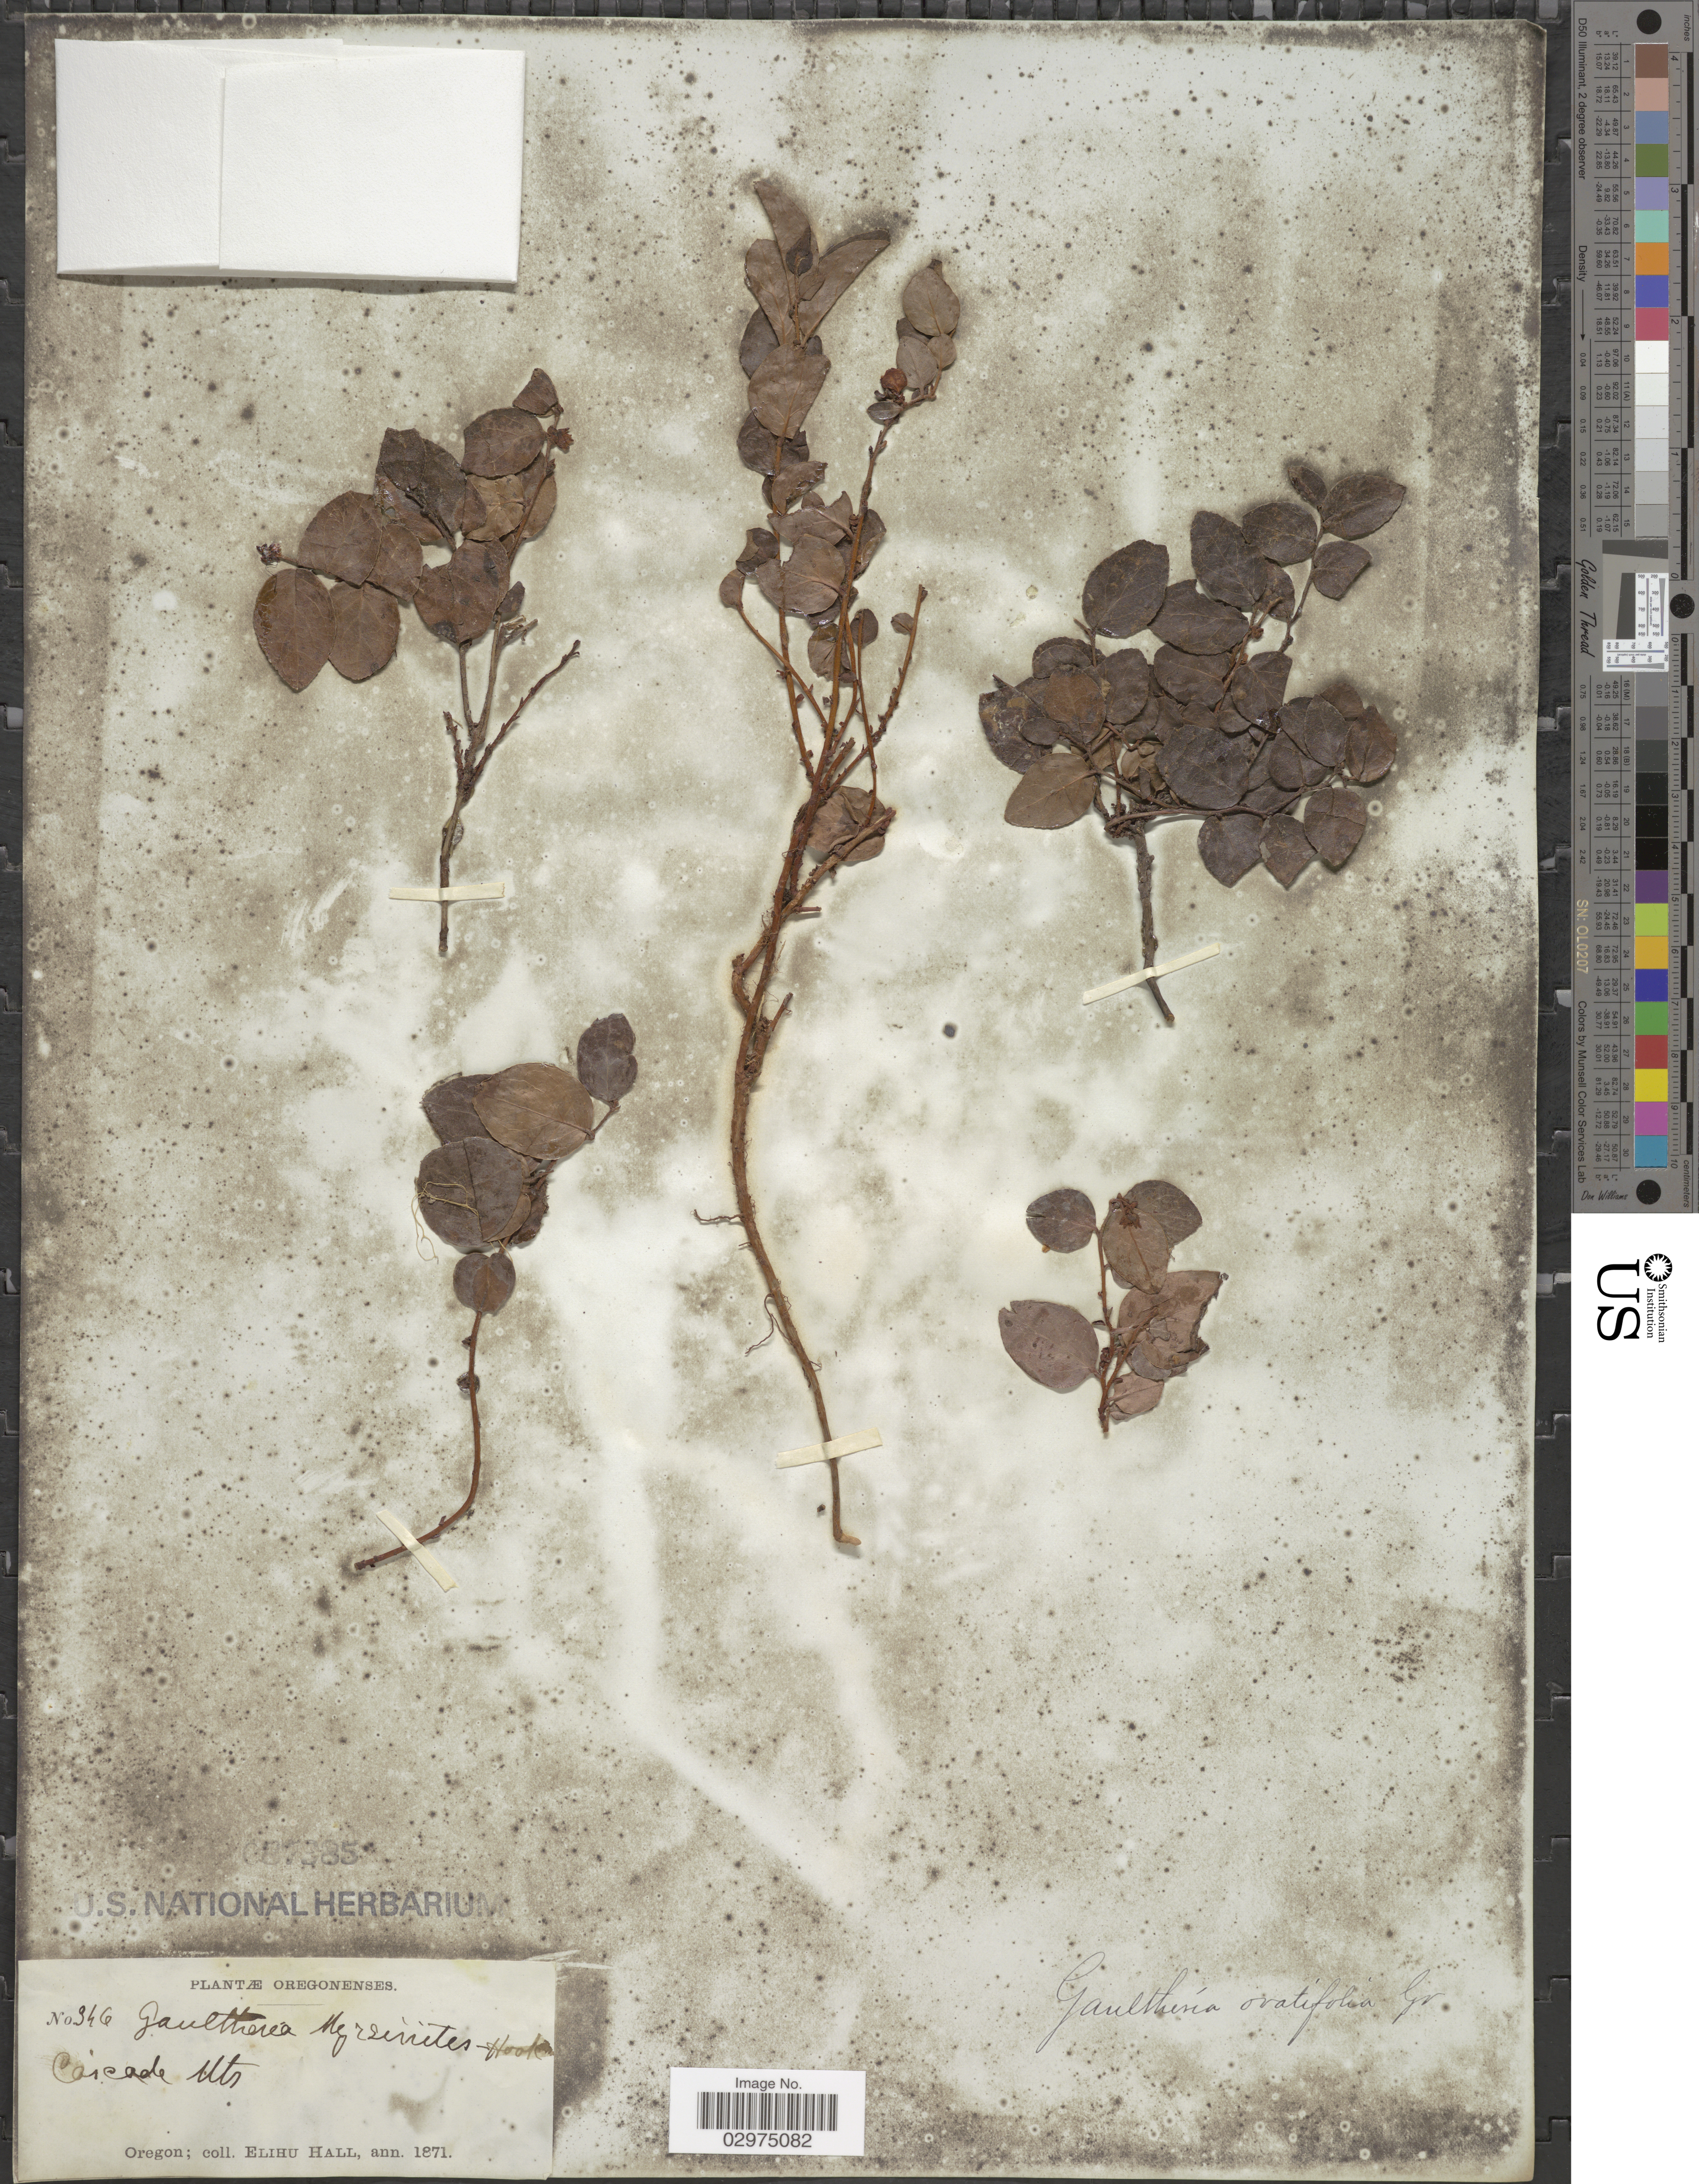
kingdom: Plantae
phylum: Tracheophyta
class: Magnoliopsida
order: Ericales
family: Ericaceae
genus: Gaultheria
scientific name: Gaultheria ovatifolia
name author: A. Gray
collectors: E. Hall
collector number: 346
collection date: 1871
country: United States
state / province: Oregon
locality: Cascade Mts.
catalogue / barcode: US 87985